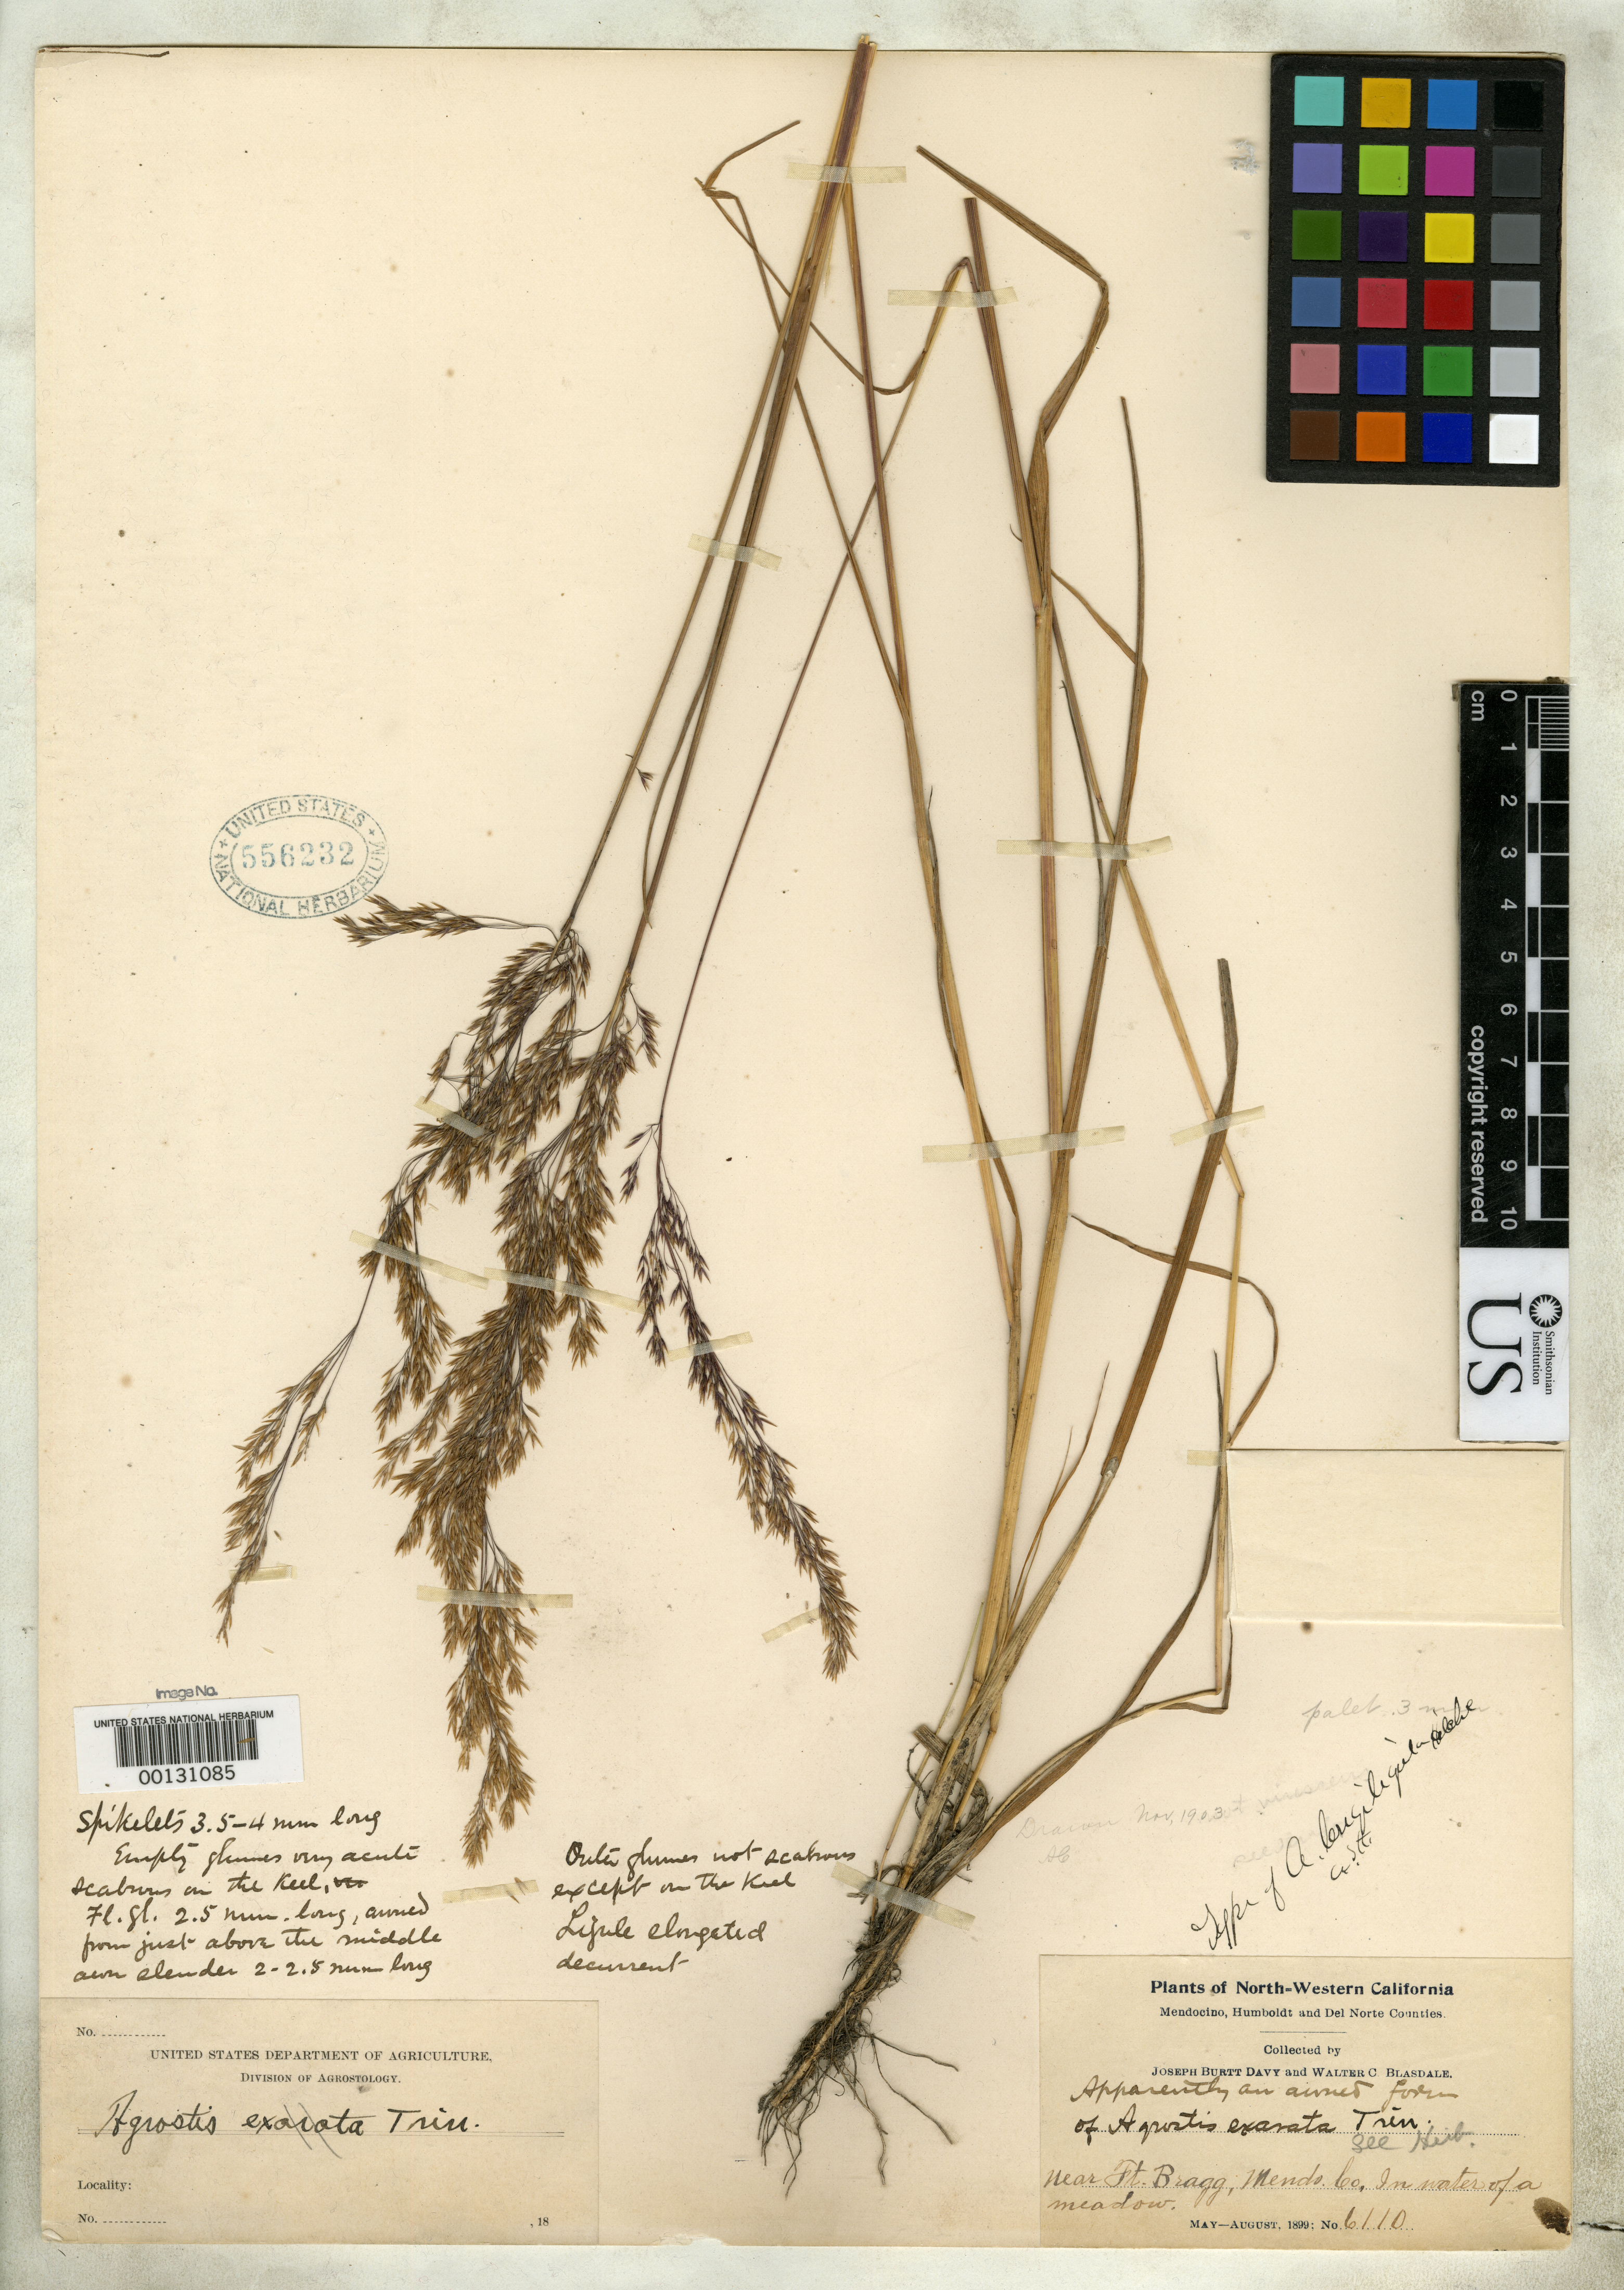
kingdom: Plantae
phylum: Tracheophyta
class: Liliopsida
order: Poales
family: Poaceae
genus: Agrostis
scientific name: Agrostis longiligula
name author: Hitchc.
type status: Holotype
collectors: J. Burtt Davy & W. Blasdale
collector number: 6110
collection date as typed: May 1899 to -- Aug 1899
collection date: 1899-05/1899-08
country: United States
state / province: California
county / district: Mendocino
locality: Near Ft. Bragg.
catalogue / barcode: US 556232